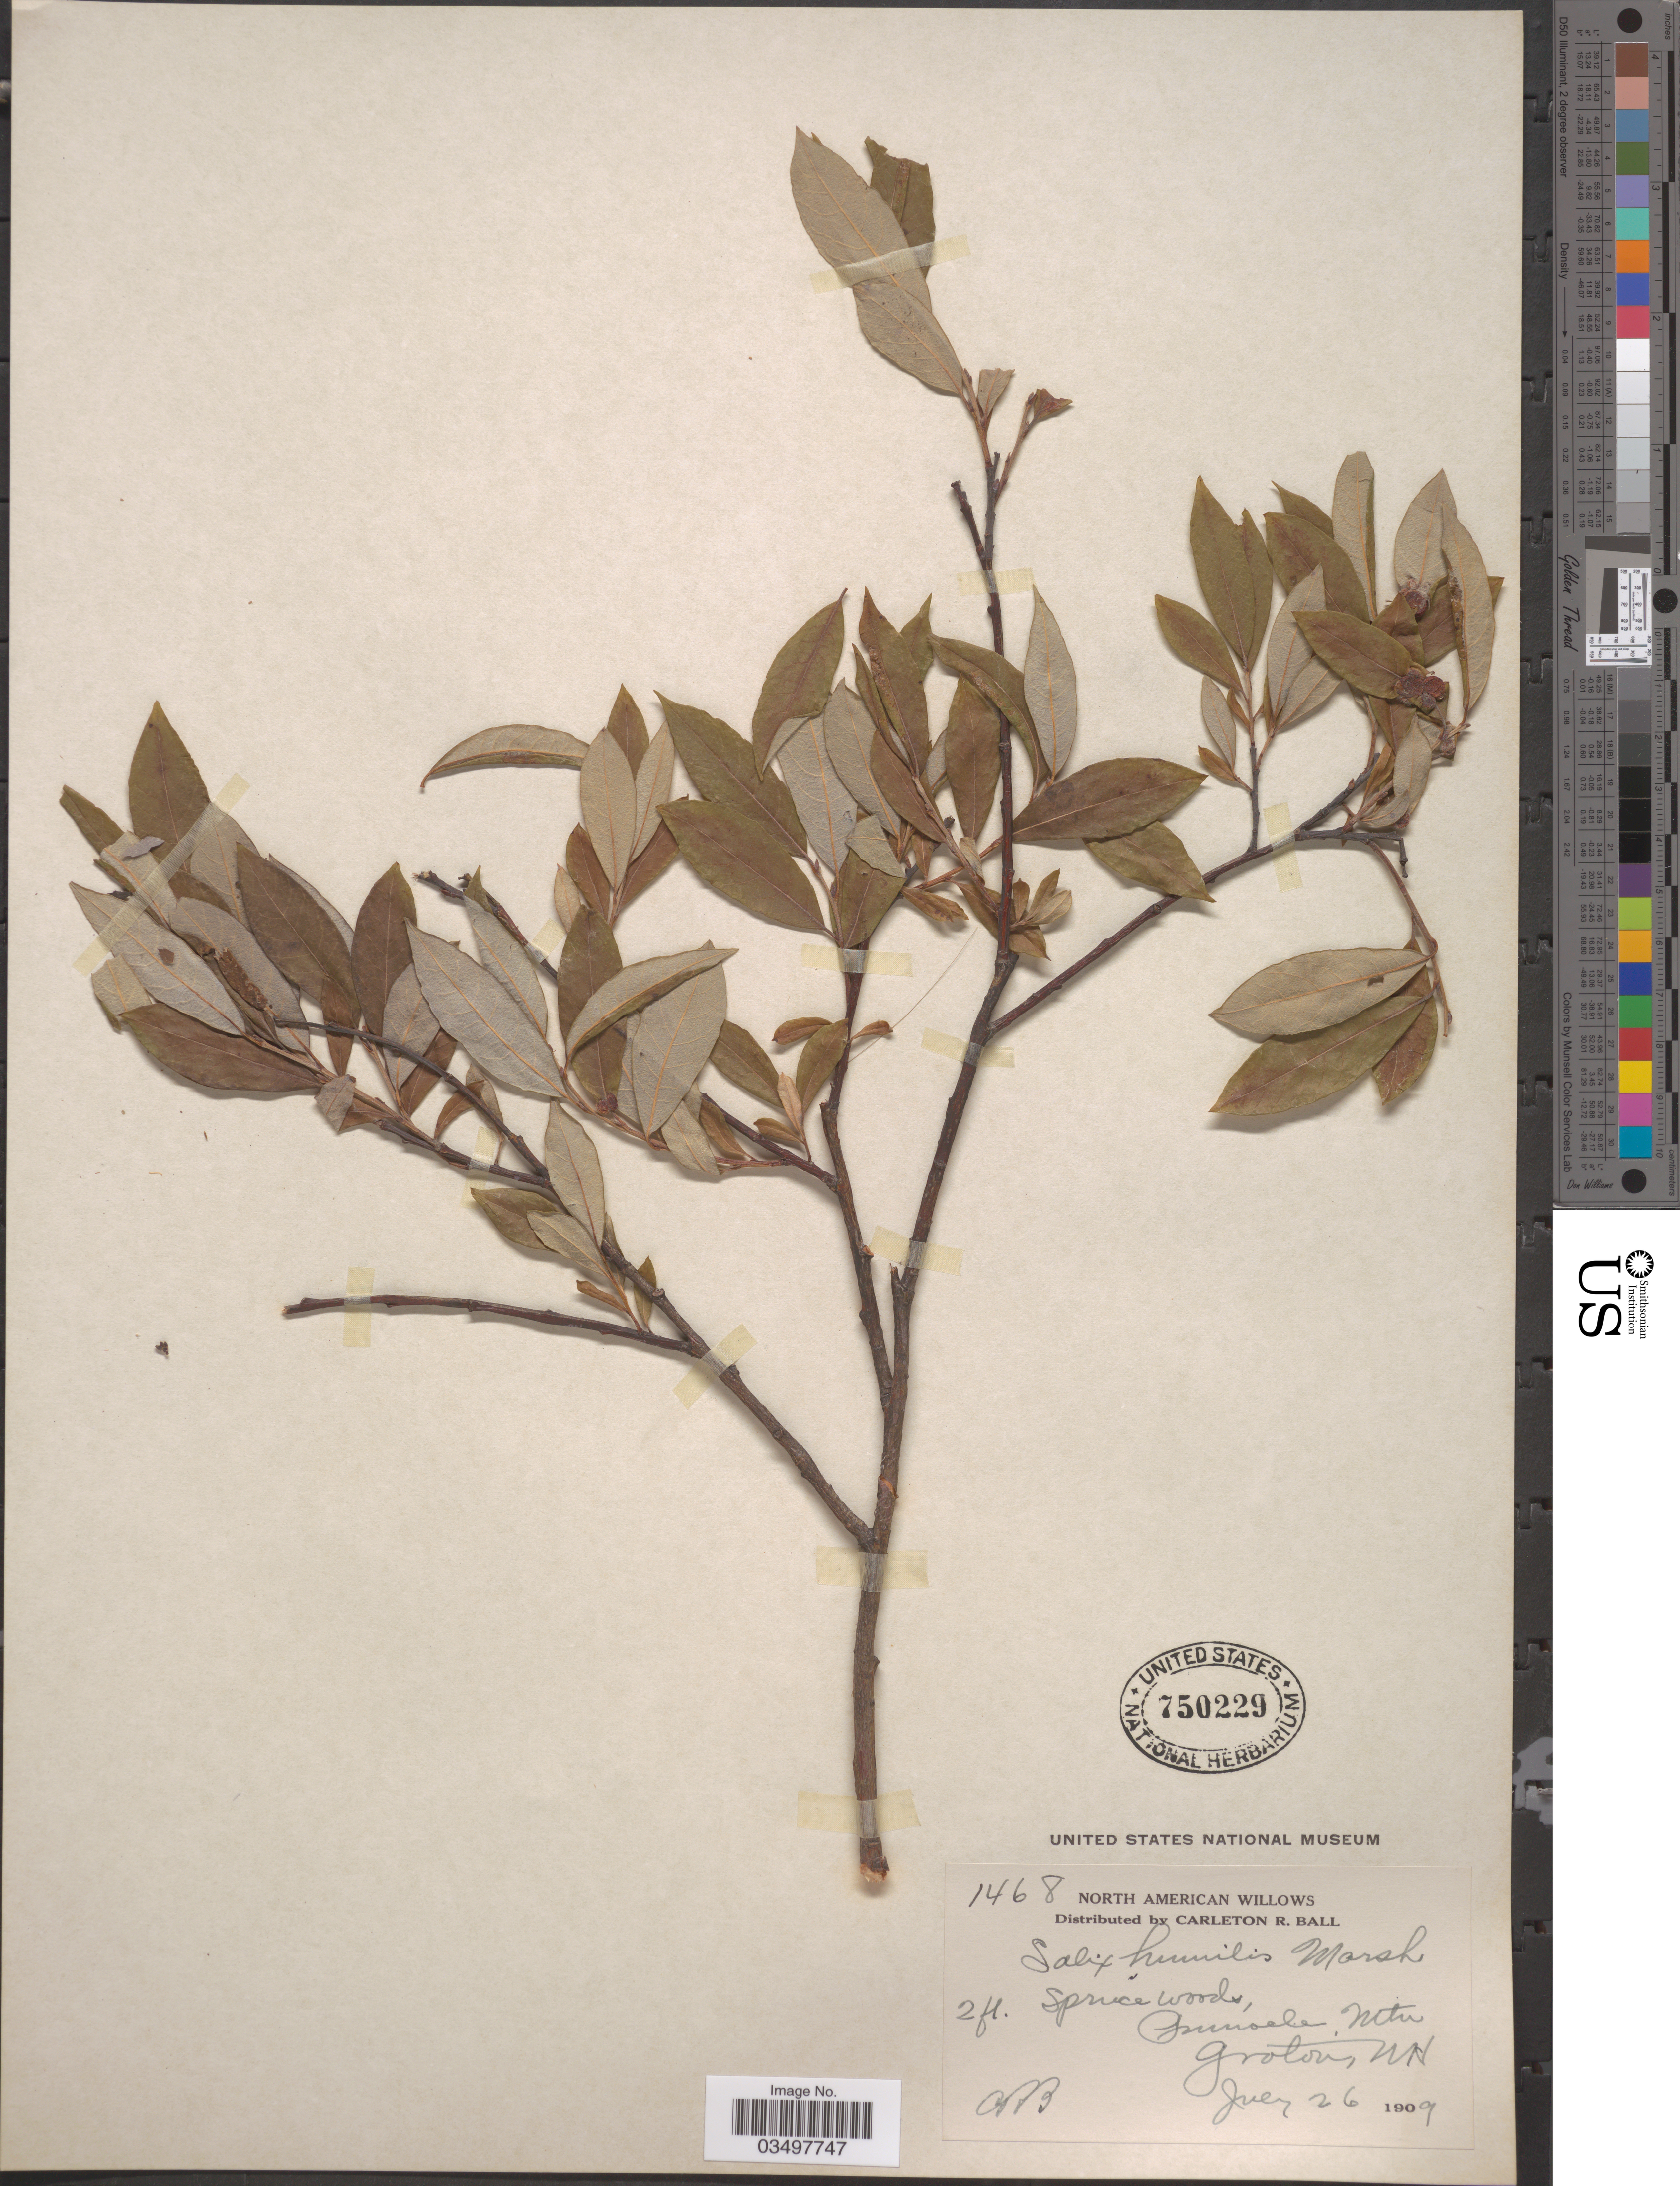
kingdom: Plantae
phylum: Tracheophyta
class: Magnoliopsida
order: Malpighiales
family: Salicaceae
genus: Salix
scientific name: Salix humilis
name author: Marshall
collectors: C. R. Ball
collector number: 1468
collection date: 1909-07-26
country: United States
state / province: New Hampshire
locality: Pinnacle Mtn., Groton.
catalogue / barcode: US 750229